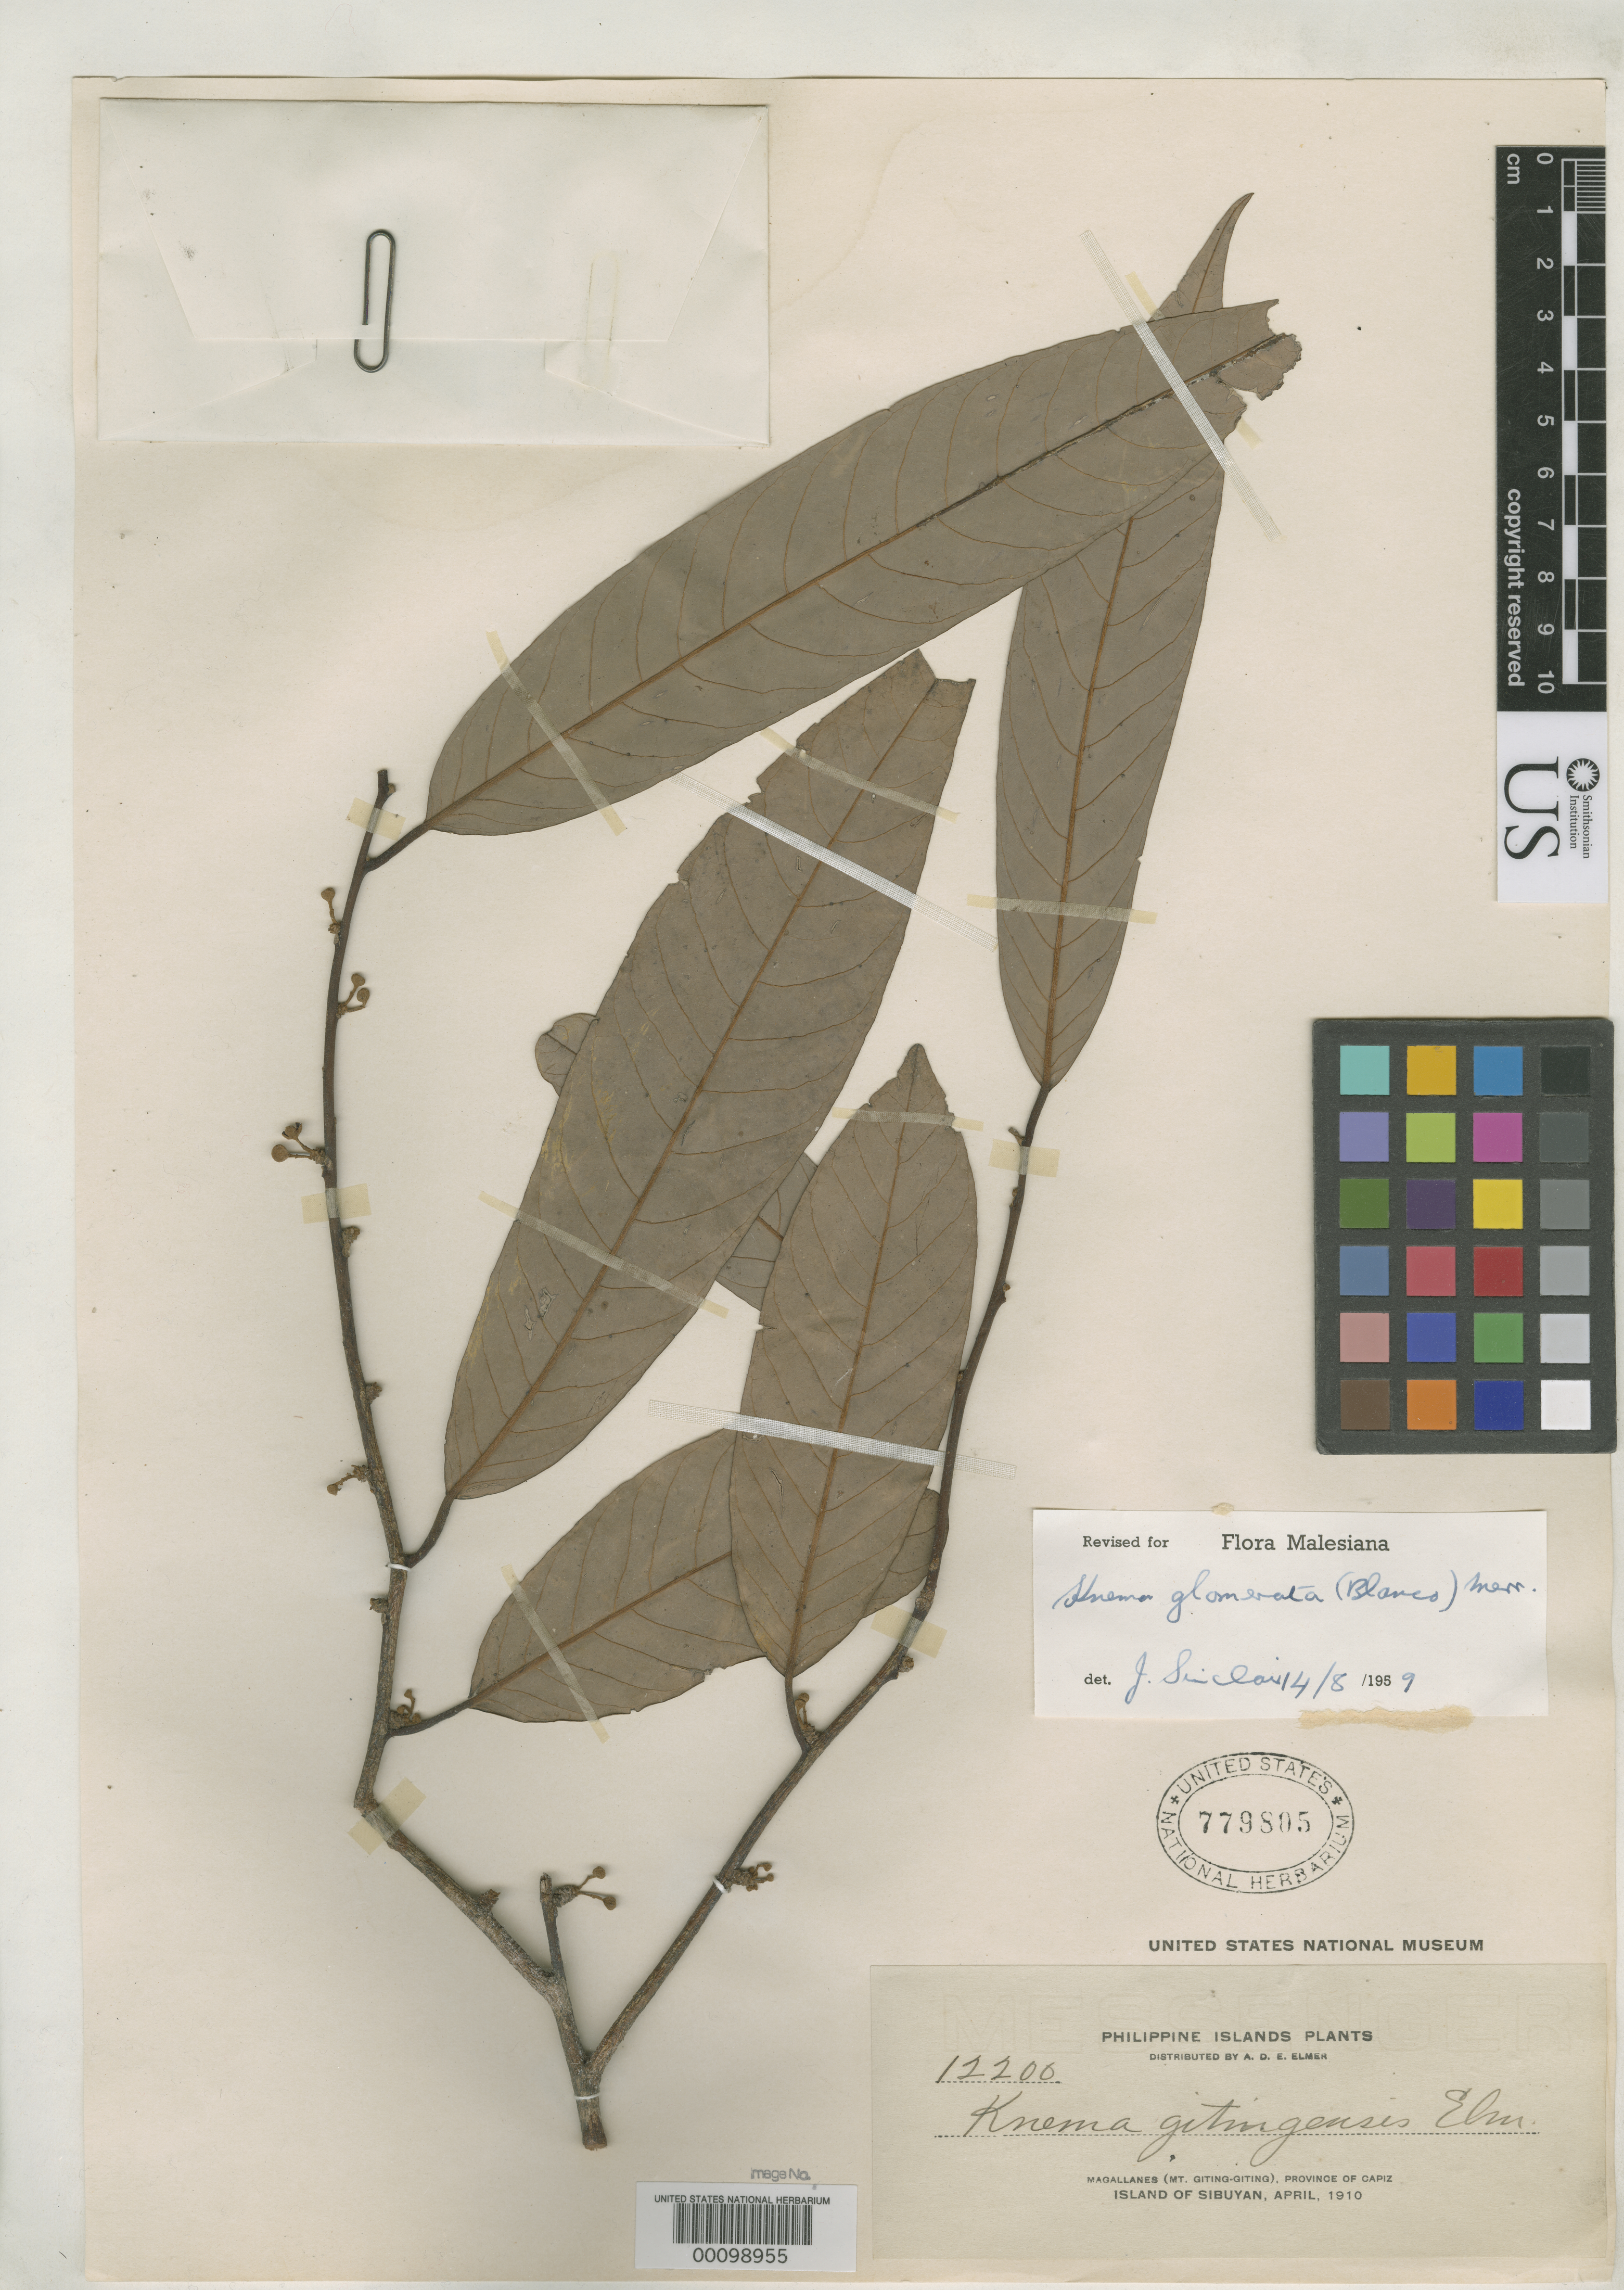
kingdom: Plantae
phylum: Tracheophyta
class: Magnoliopsida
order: Magnoliales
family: Myristicaceae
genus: Knema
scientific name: Knema gitingensis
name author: Elmer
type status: Isotype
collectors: A. D. E. Elmer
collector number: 12200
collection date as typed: Apr 1910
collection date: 1910-04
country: Philippines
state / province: Mimaropa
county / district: Romblon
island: Sibuyan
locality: Magallanes (Mt. Giting-Giting), Province of Capiz, Island of Sibuyan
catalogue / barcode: US 779805